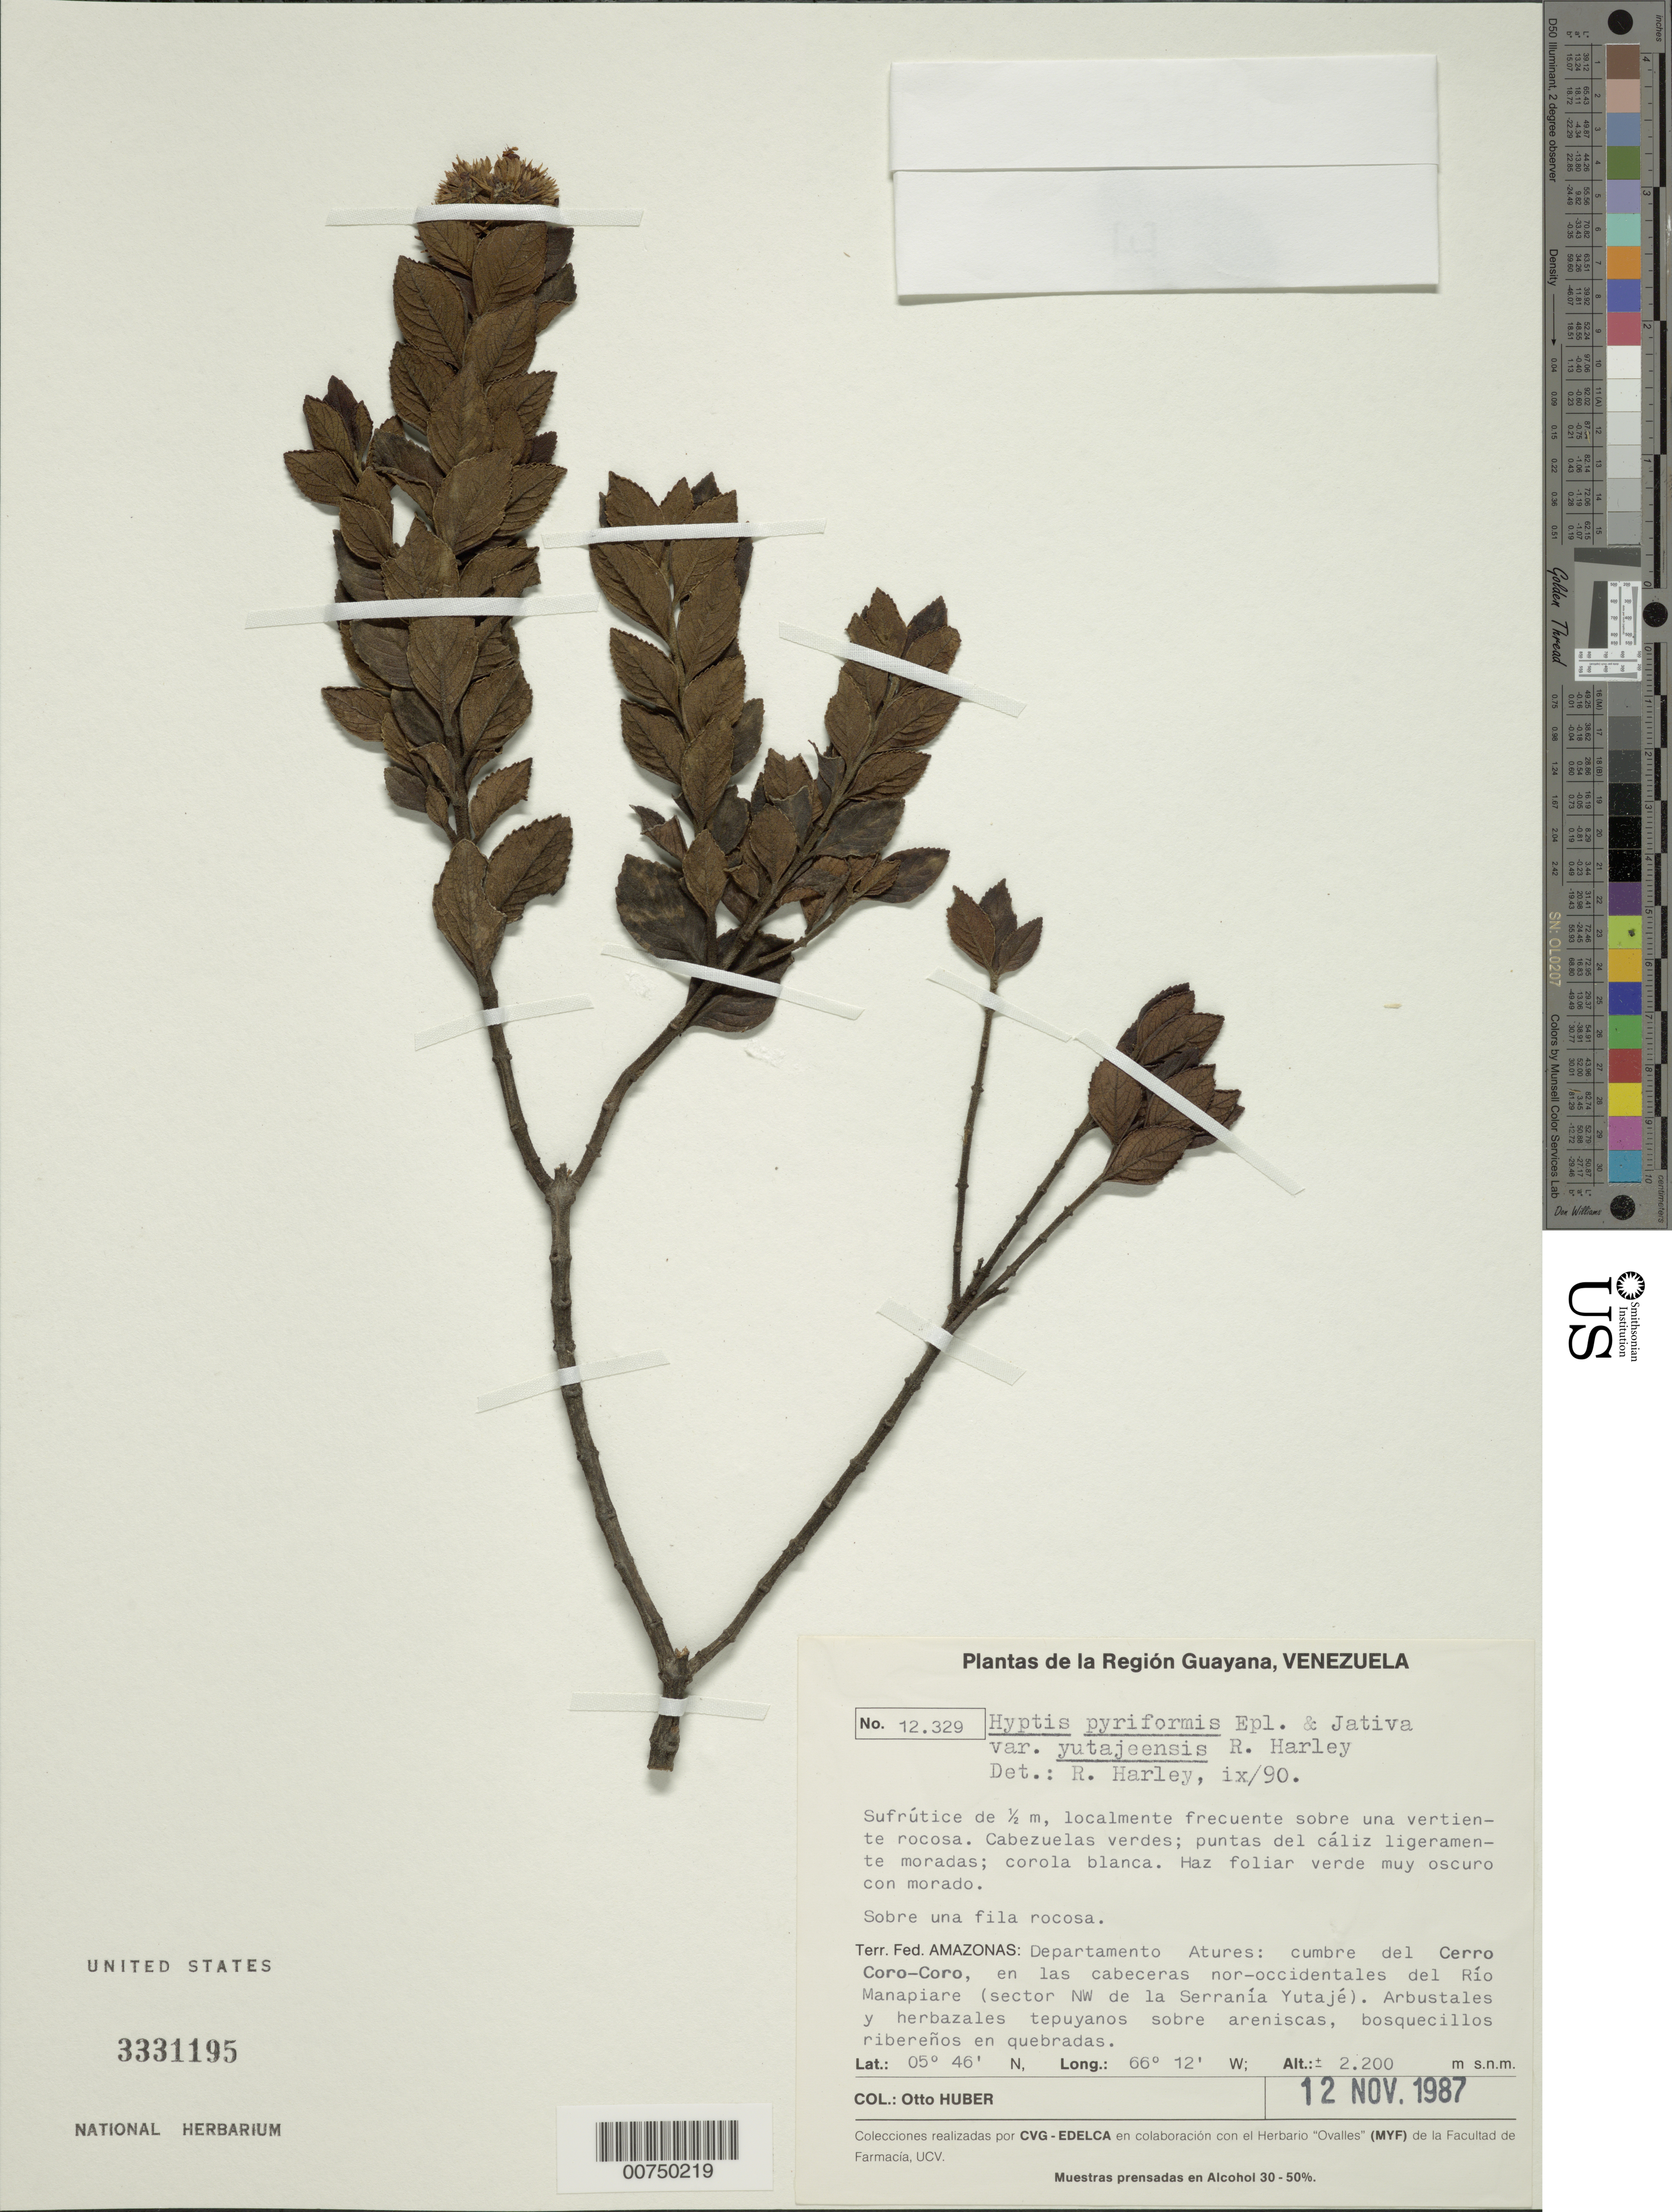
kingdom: Plantae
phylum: Tracheophyta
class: Magnoliopsida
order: Lamiales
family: Lamiaceae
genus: Hyptis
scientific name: Hyptis pyriformis var. yutajeensis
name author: Harley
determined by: Harley, R. M.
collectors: O. Huber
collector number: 12329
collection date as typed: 12-Nov-87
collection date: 1987-11-12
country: Venezuela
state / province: Amazonas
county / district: Atures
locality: Cerro Coro-Coro, en las cabeceras nor-occidentales del Río Manapiare (Sector NW de la Serranía Yutajé)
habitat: Sobre una vertiente fila rocosa; Arbutales y herbazales tepuyanos sobre areniscas, bosquecillos riberenos en quebradas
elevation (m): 2200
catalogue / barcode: US 3331195